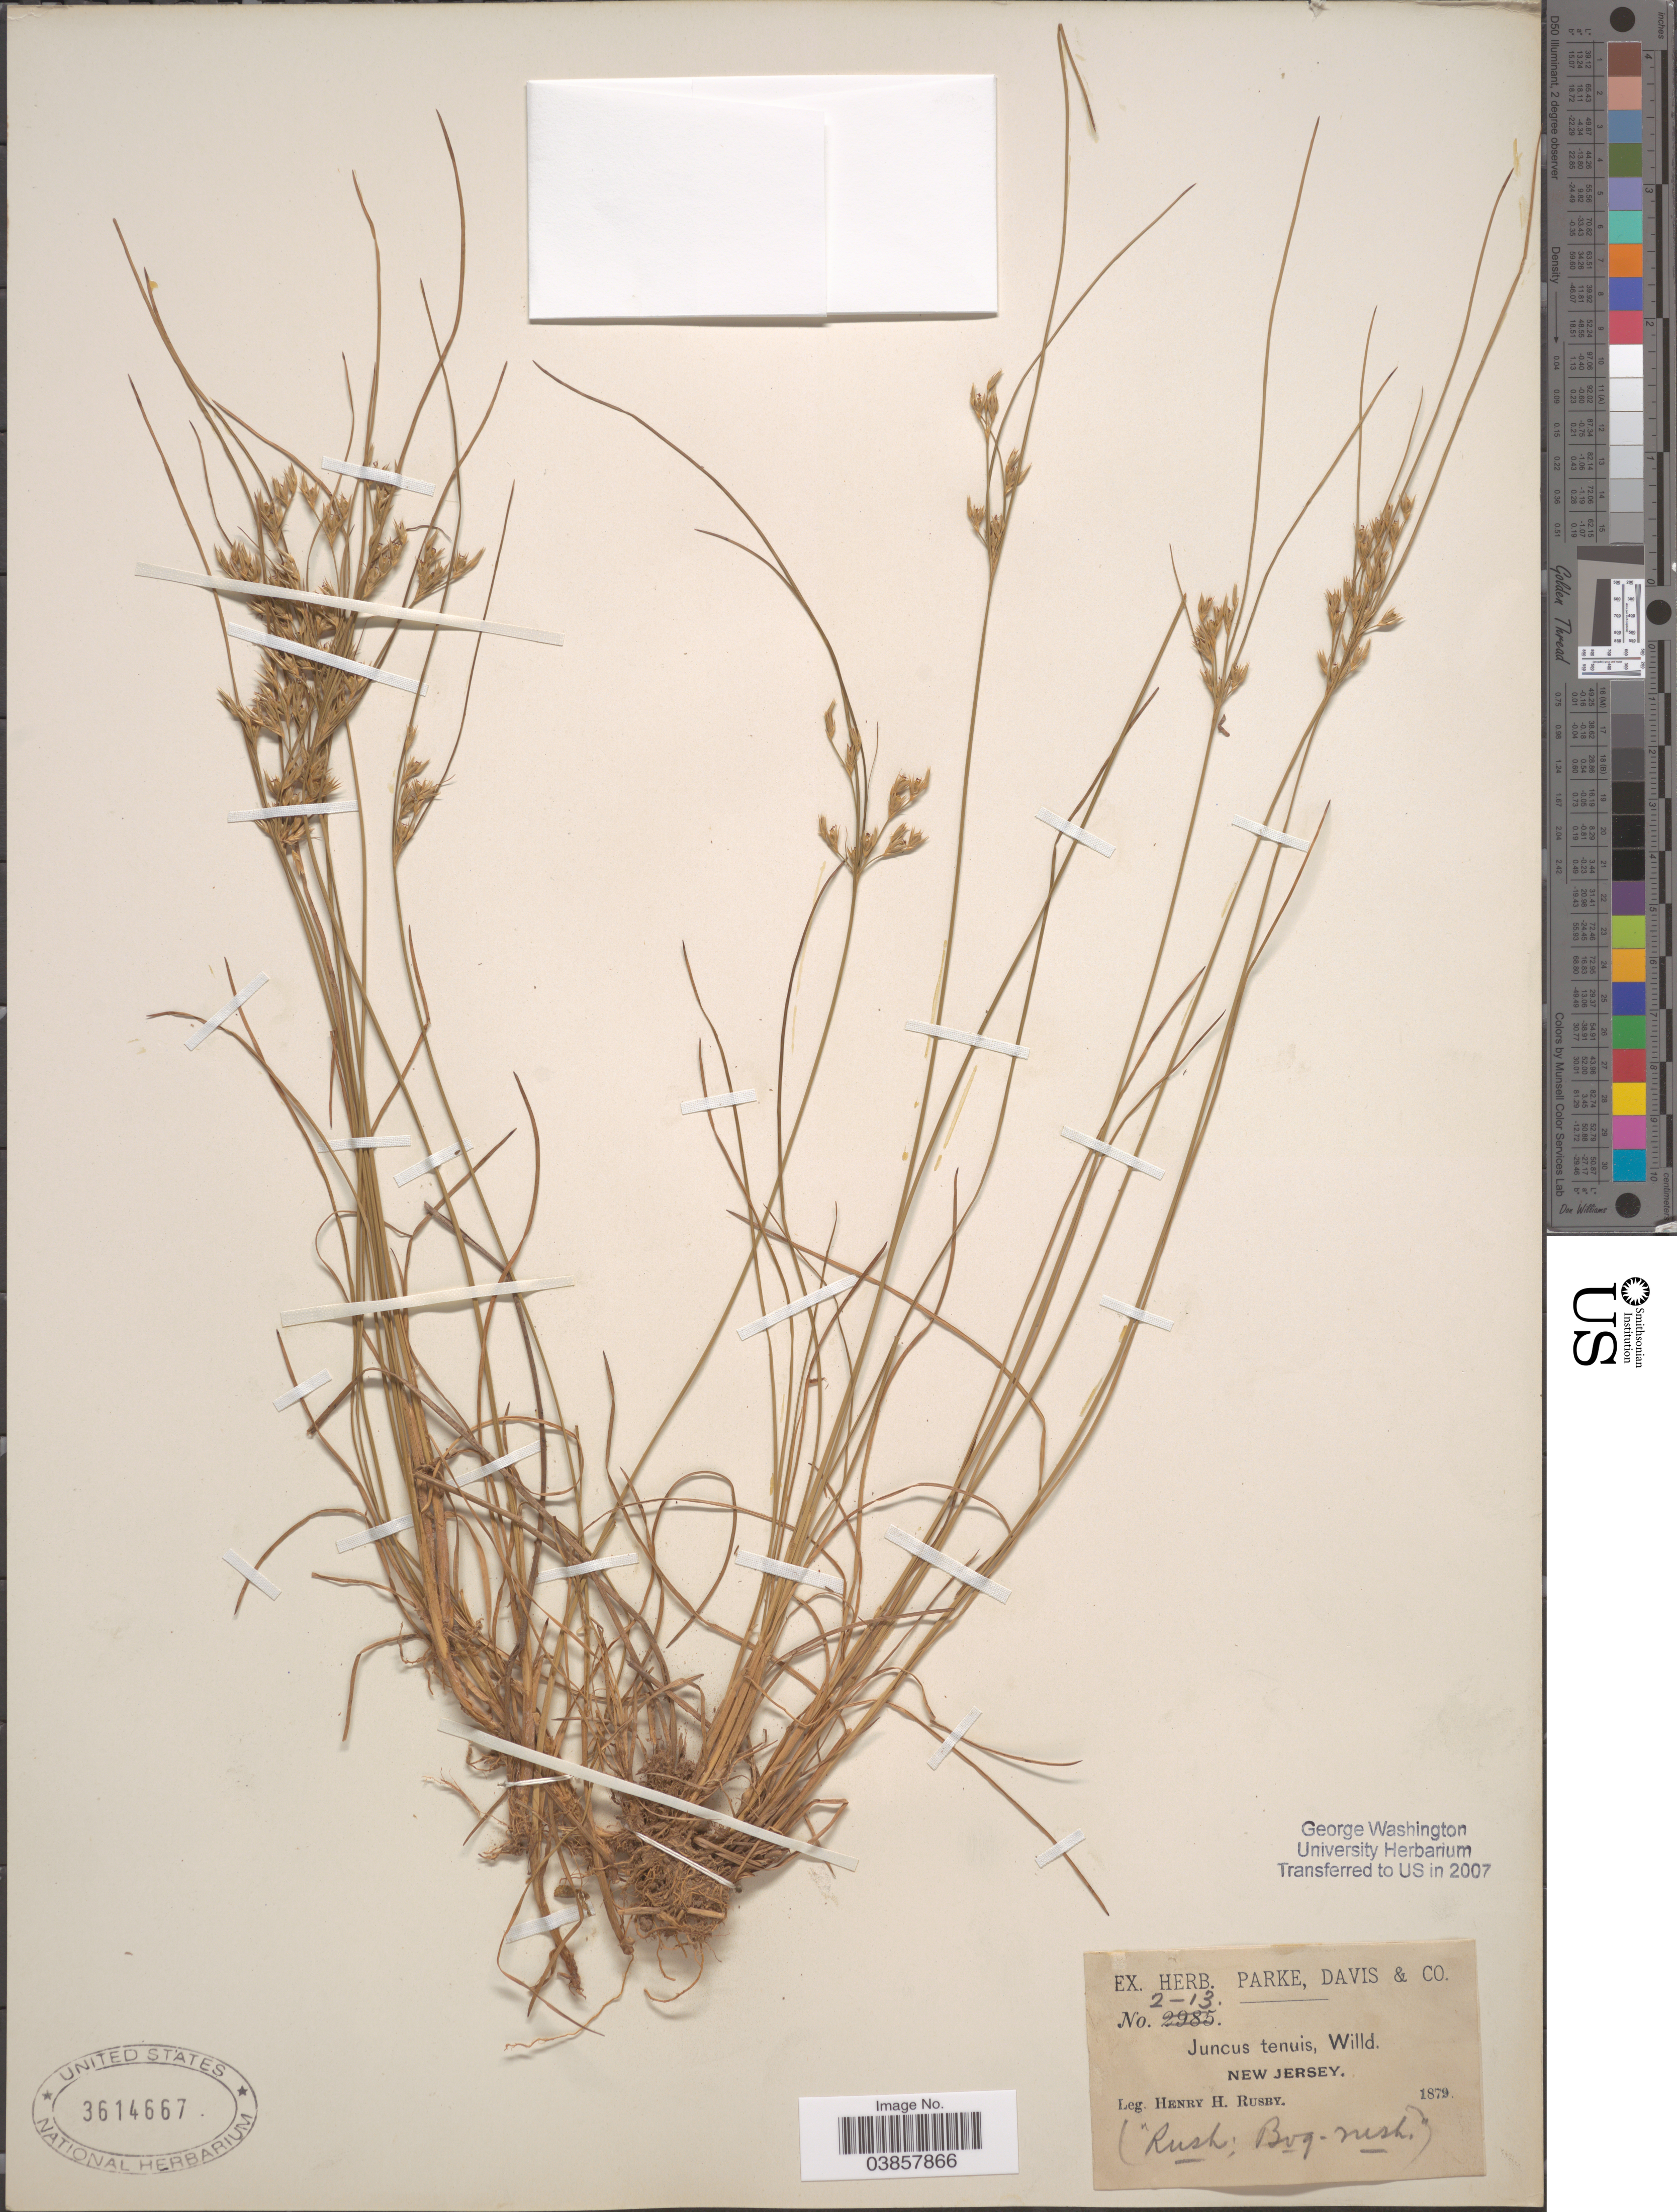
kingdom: Plantae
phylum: Tracheophyta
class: Liliopsida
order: Poales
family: Juncaceae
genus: Juncus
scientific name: Juncus tenuis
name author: Willd.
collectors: H. H. Rusby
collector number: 2-13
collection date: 1879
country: United States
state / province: New Jersey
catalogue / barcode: US 3614667